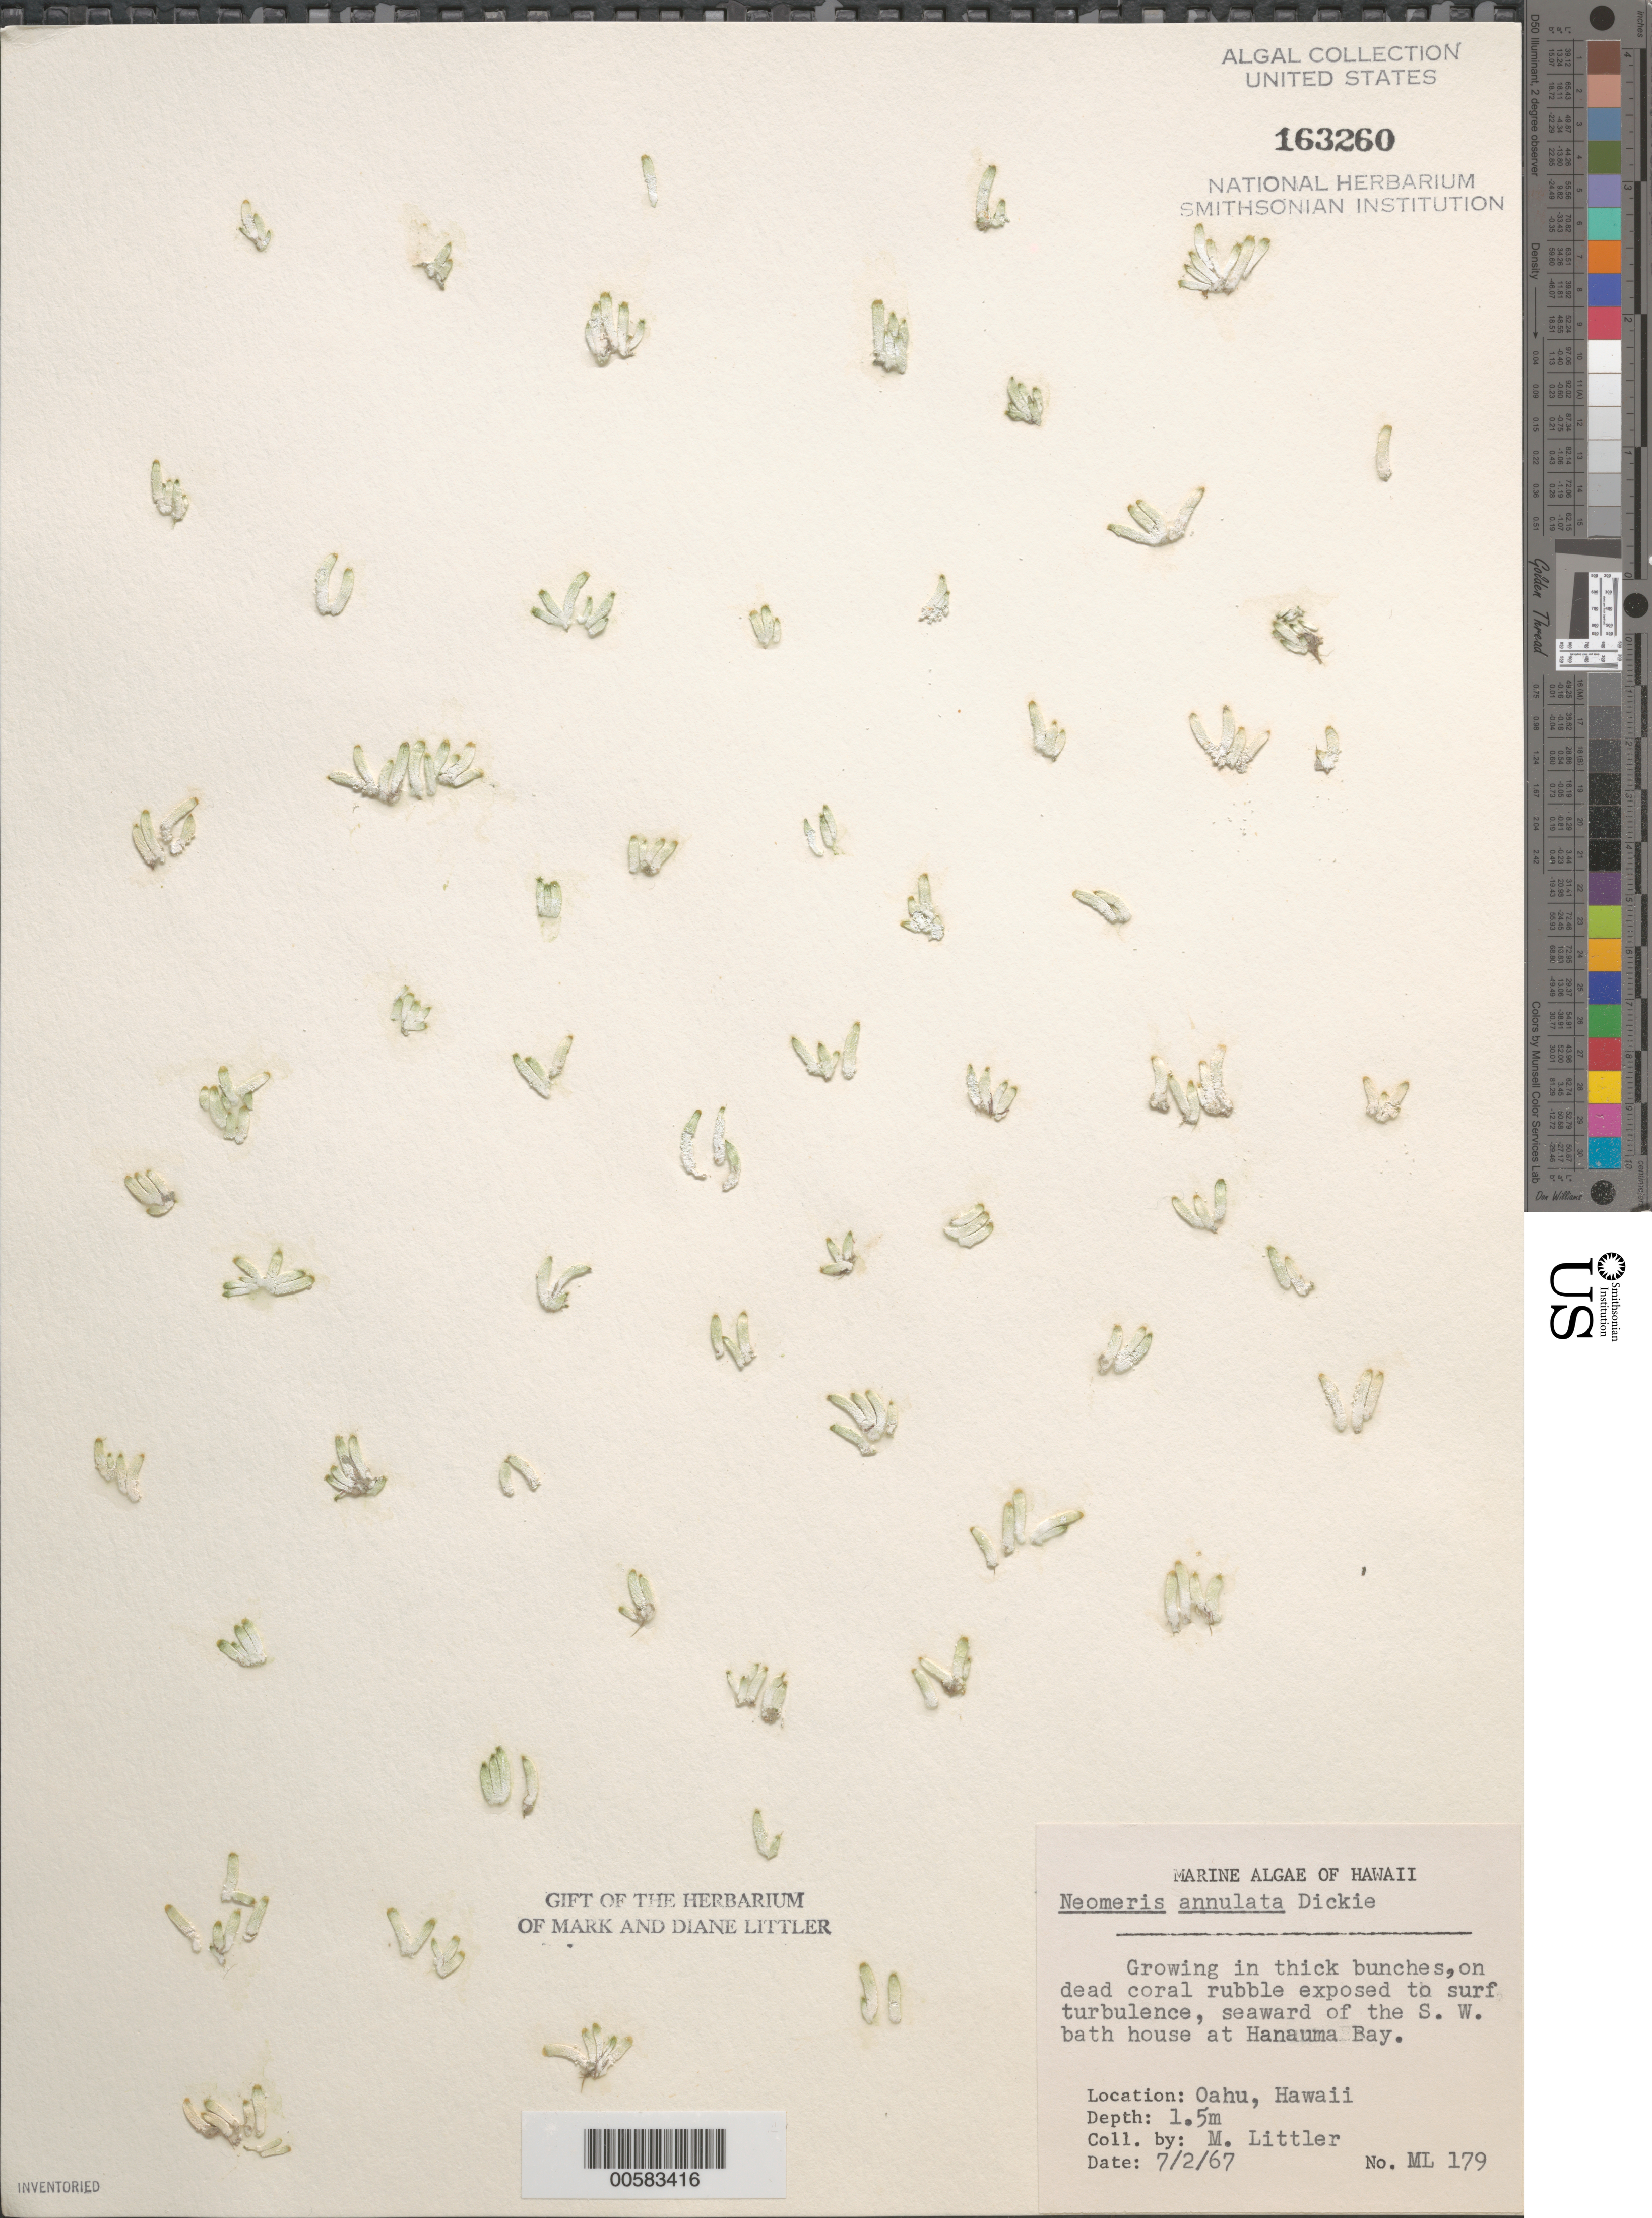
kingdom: Plantae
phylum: Chlorophyta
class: Ulvophyceae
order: Dasycladales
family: Dasycladaceae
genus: Neomeris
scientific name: Neomeris annulata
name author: Dickie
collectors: M. M. Littler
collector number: ML 179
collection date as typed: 02 Jul 1967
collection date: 1967-07-02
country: United States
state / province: Hawaii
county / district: Honolulu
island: Oahu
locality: Hanauma Bay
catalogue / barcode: US 163260